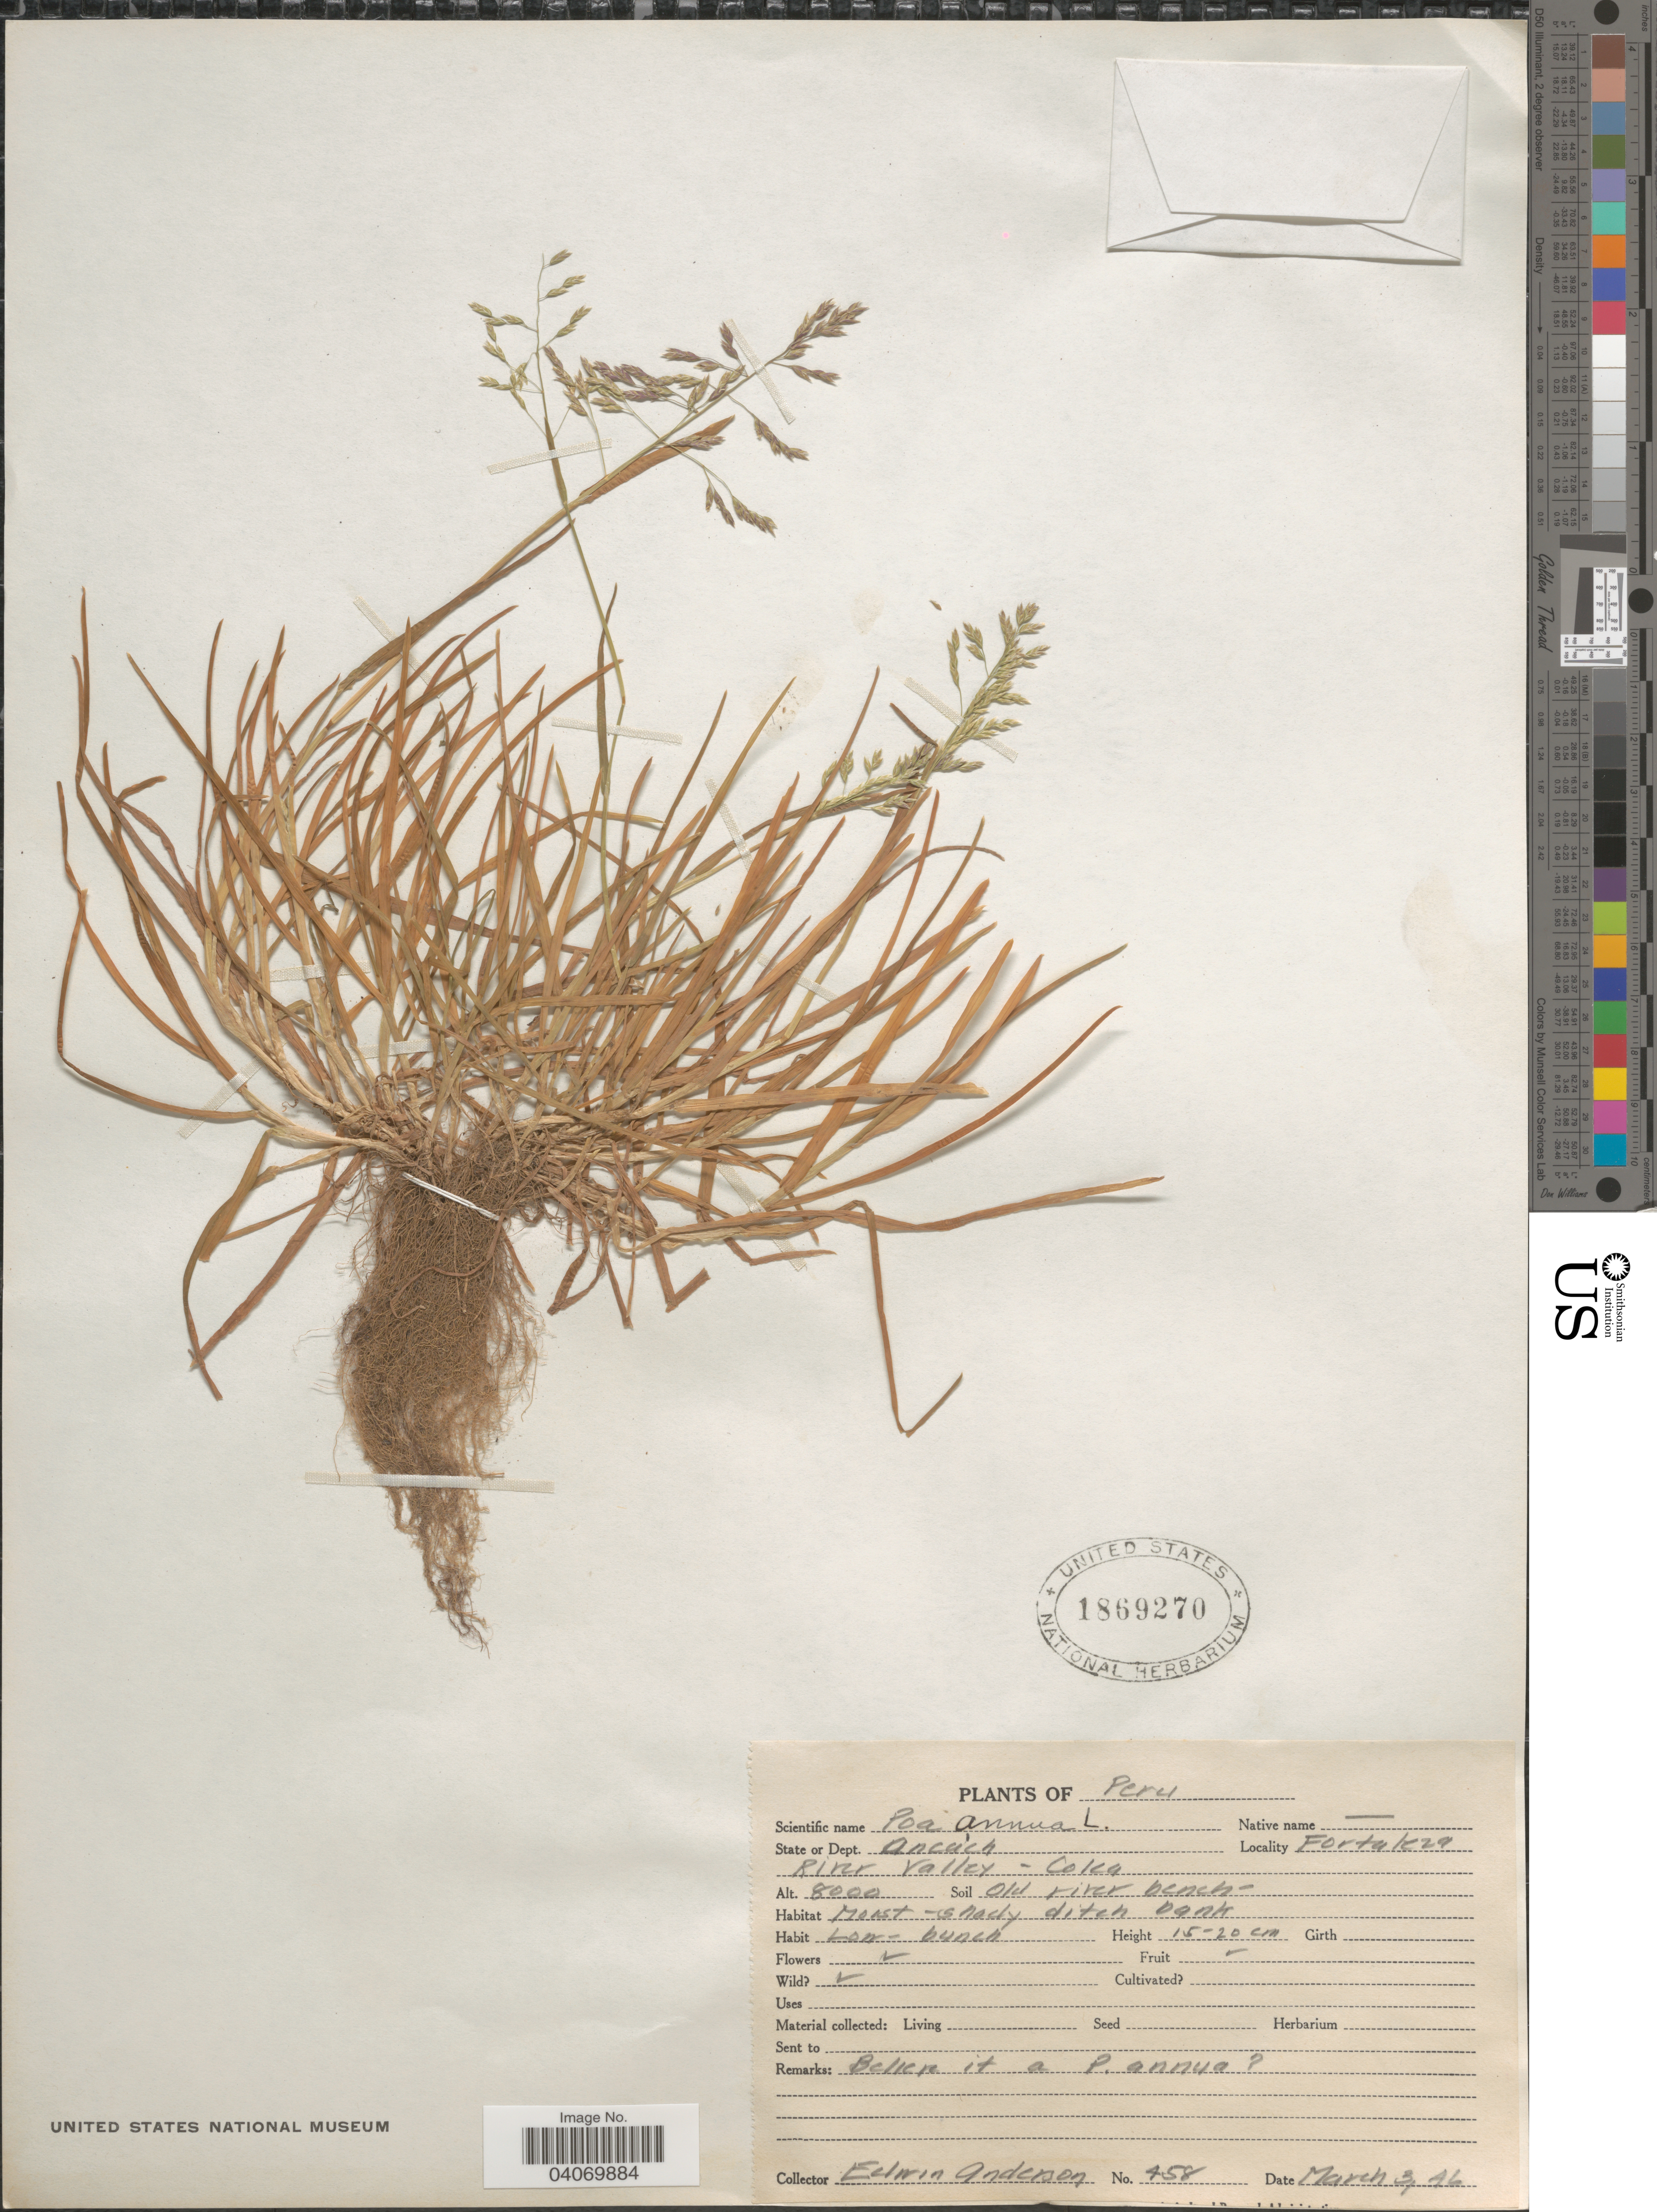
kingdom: Plantae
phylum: Tracheophyta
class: Liliopsida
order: Poales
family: Poaceae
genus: Poa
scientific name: Poa annua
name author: L.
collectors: E. Anderson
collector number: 458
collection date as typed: Transcribed d/m/y: 3/3/46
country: Peru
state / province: Ancash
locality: Dept. Ancach. Fortaleza River Valley - Colca.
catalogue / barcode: US 1869270